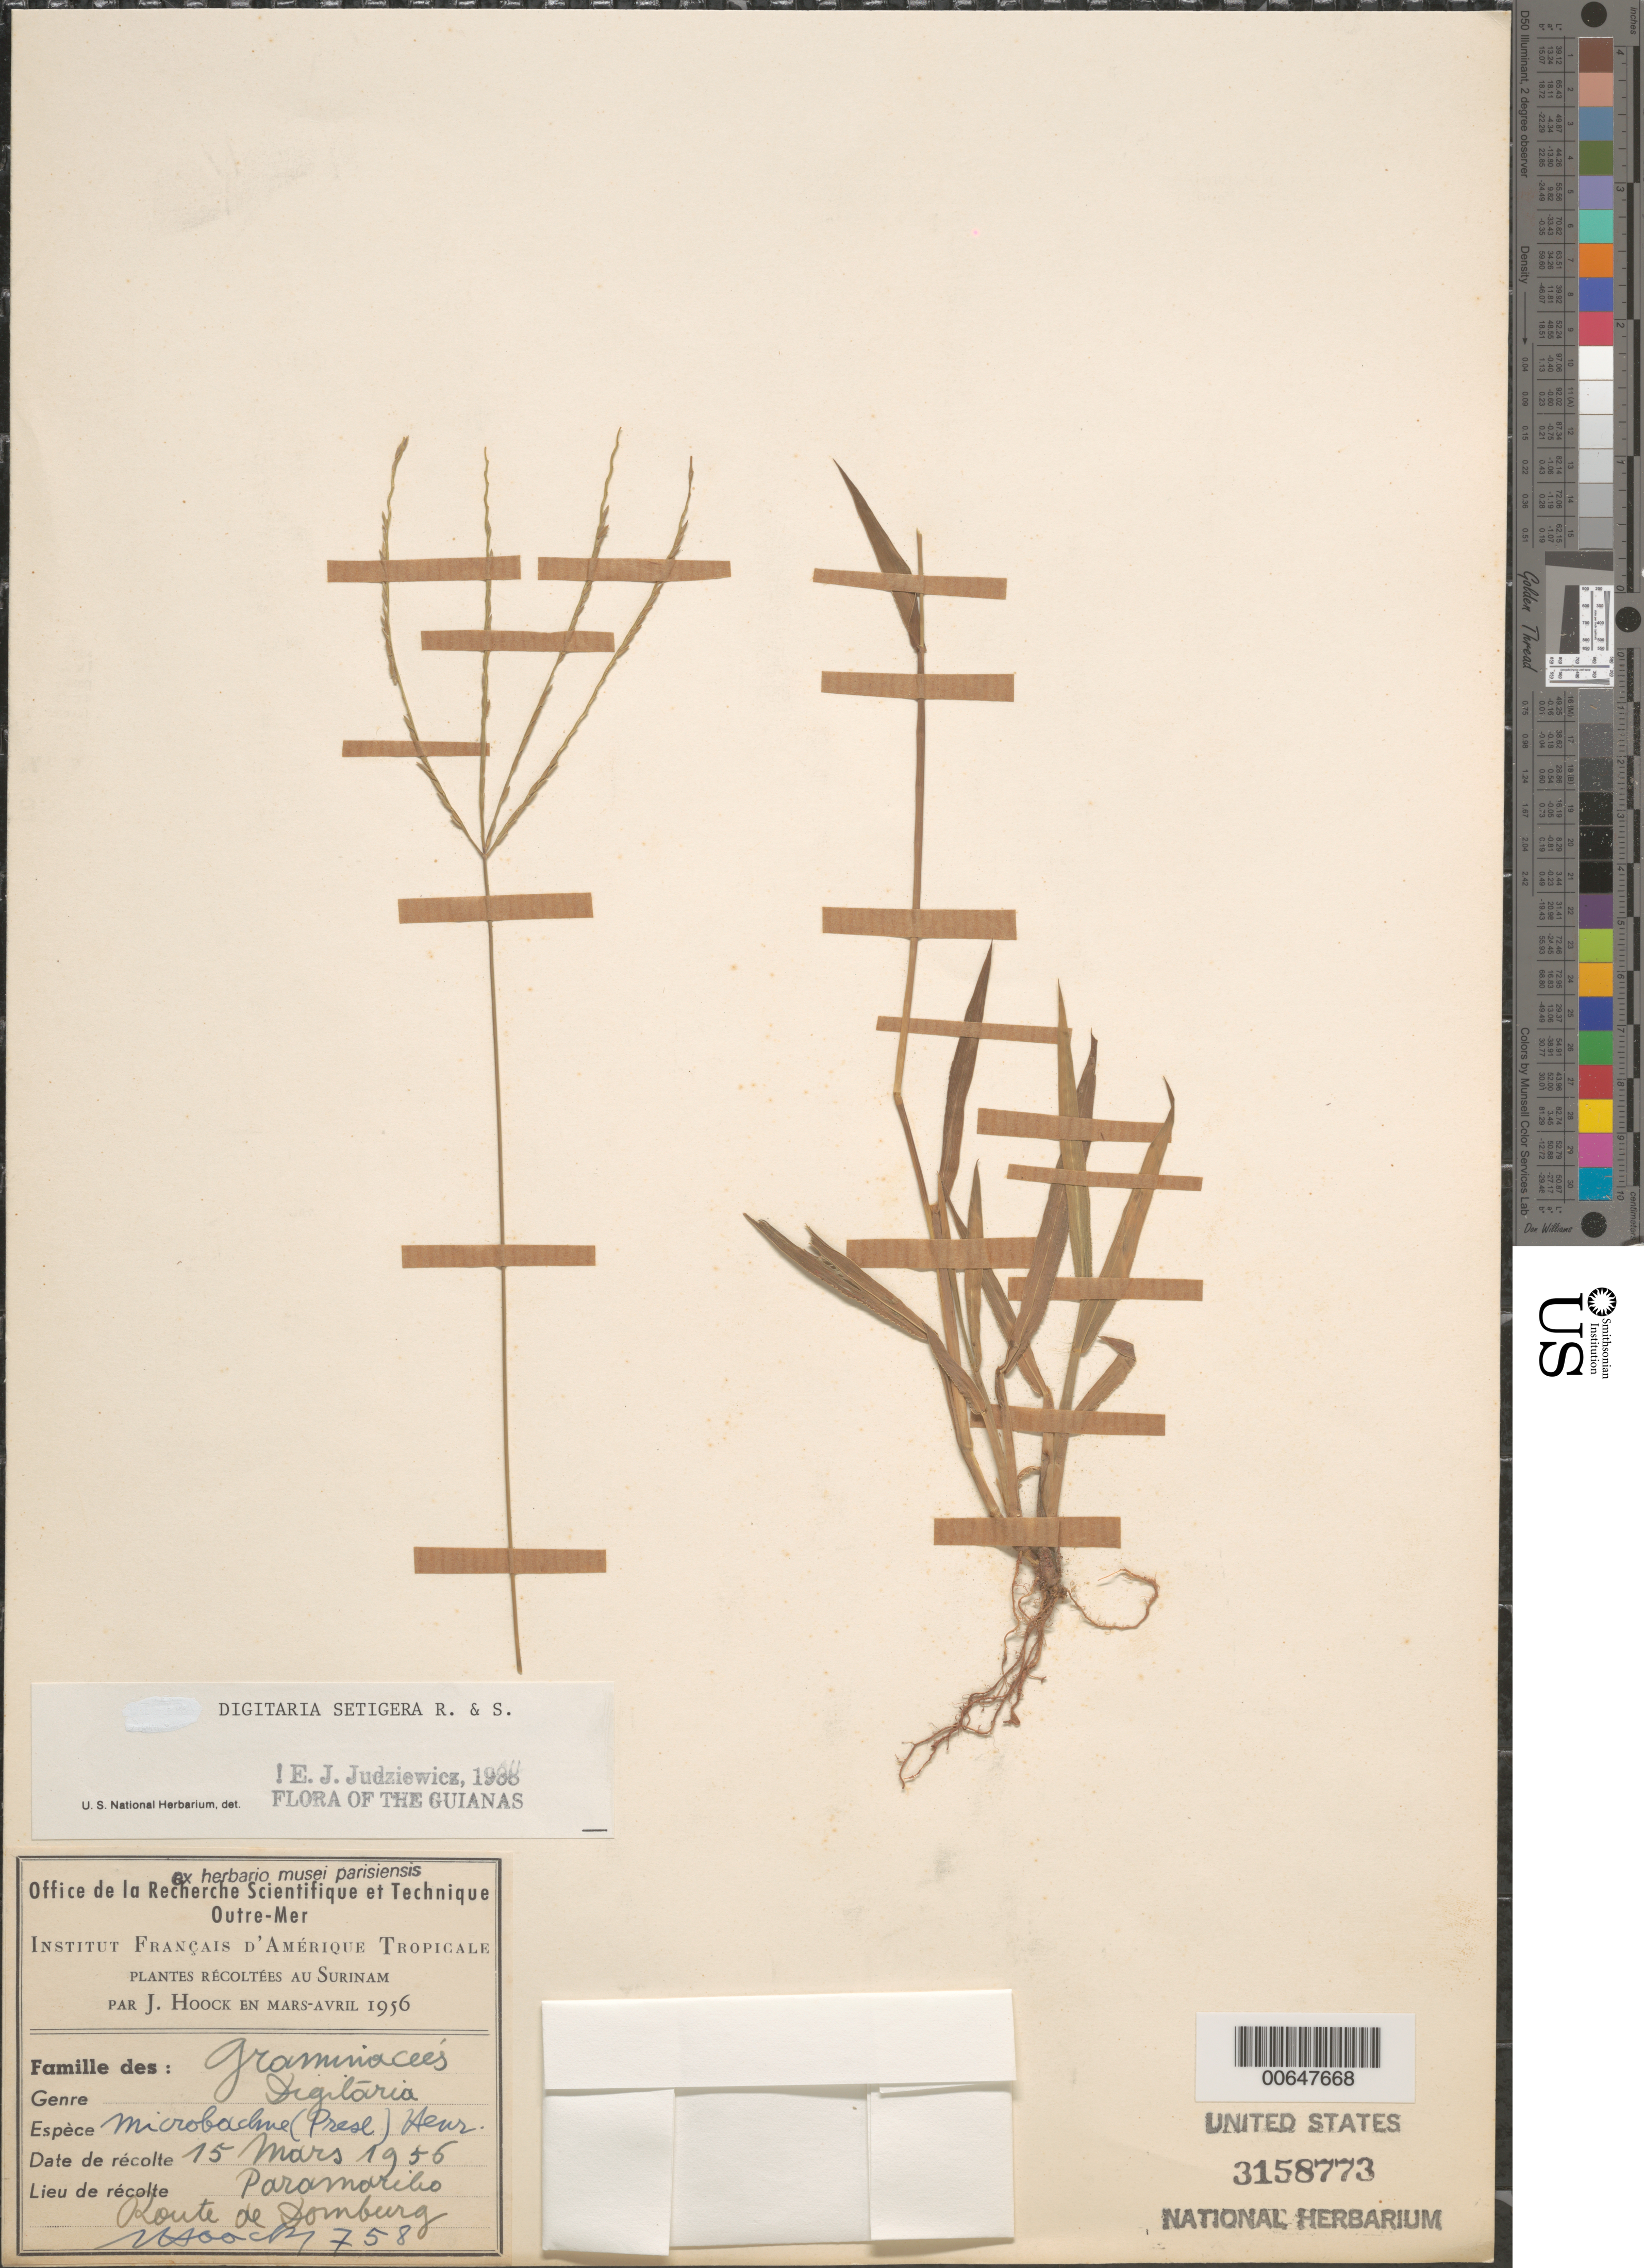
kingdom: Plantae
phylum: Tracheophyta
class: Liliopsida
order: Poales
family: Poaceae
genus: Digitaria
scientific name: Digitaria setigera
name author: Roth ex Roem. & Schult.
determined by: Judziewicz, E. J.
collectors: J. Hoock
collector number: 758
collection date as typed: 15-Mar-56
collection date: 1956-03-15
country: Suriname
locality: Paramaribo, Route de Domburg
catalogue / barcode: US 3158773